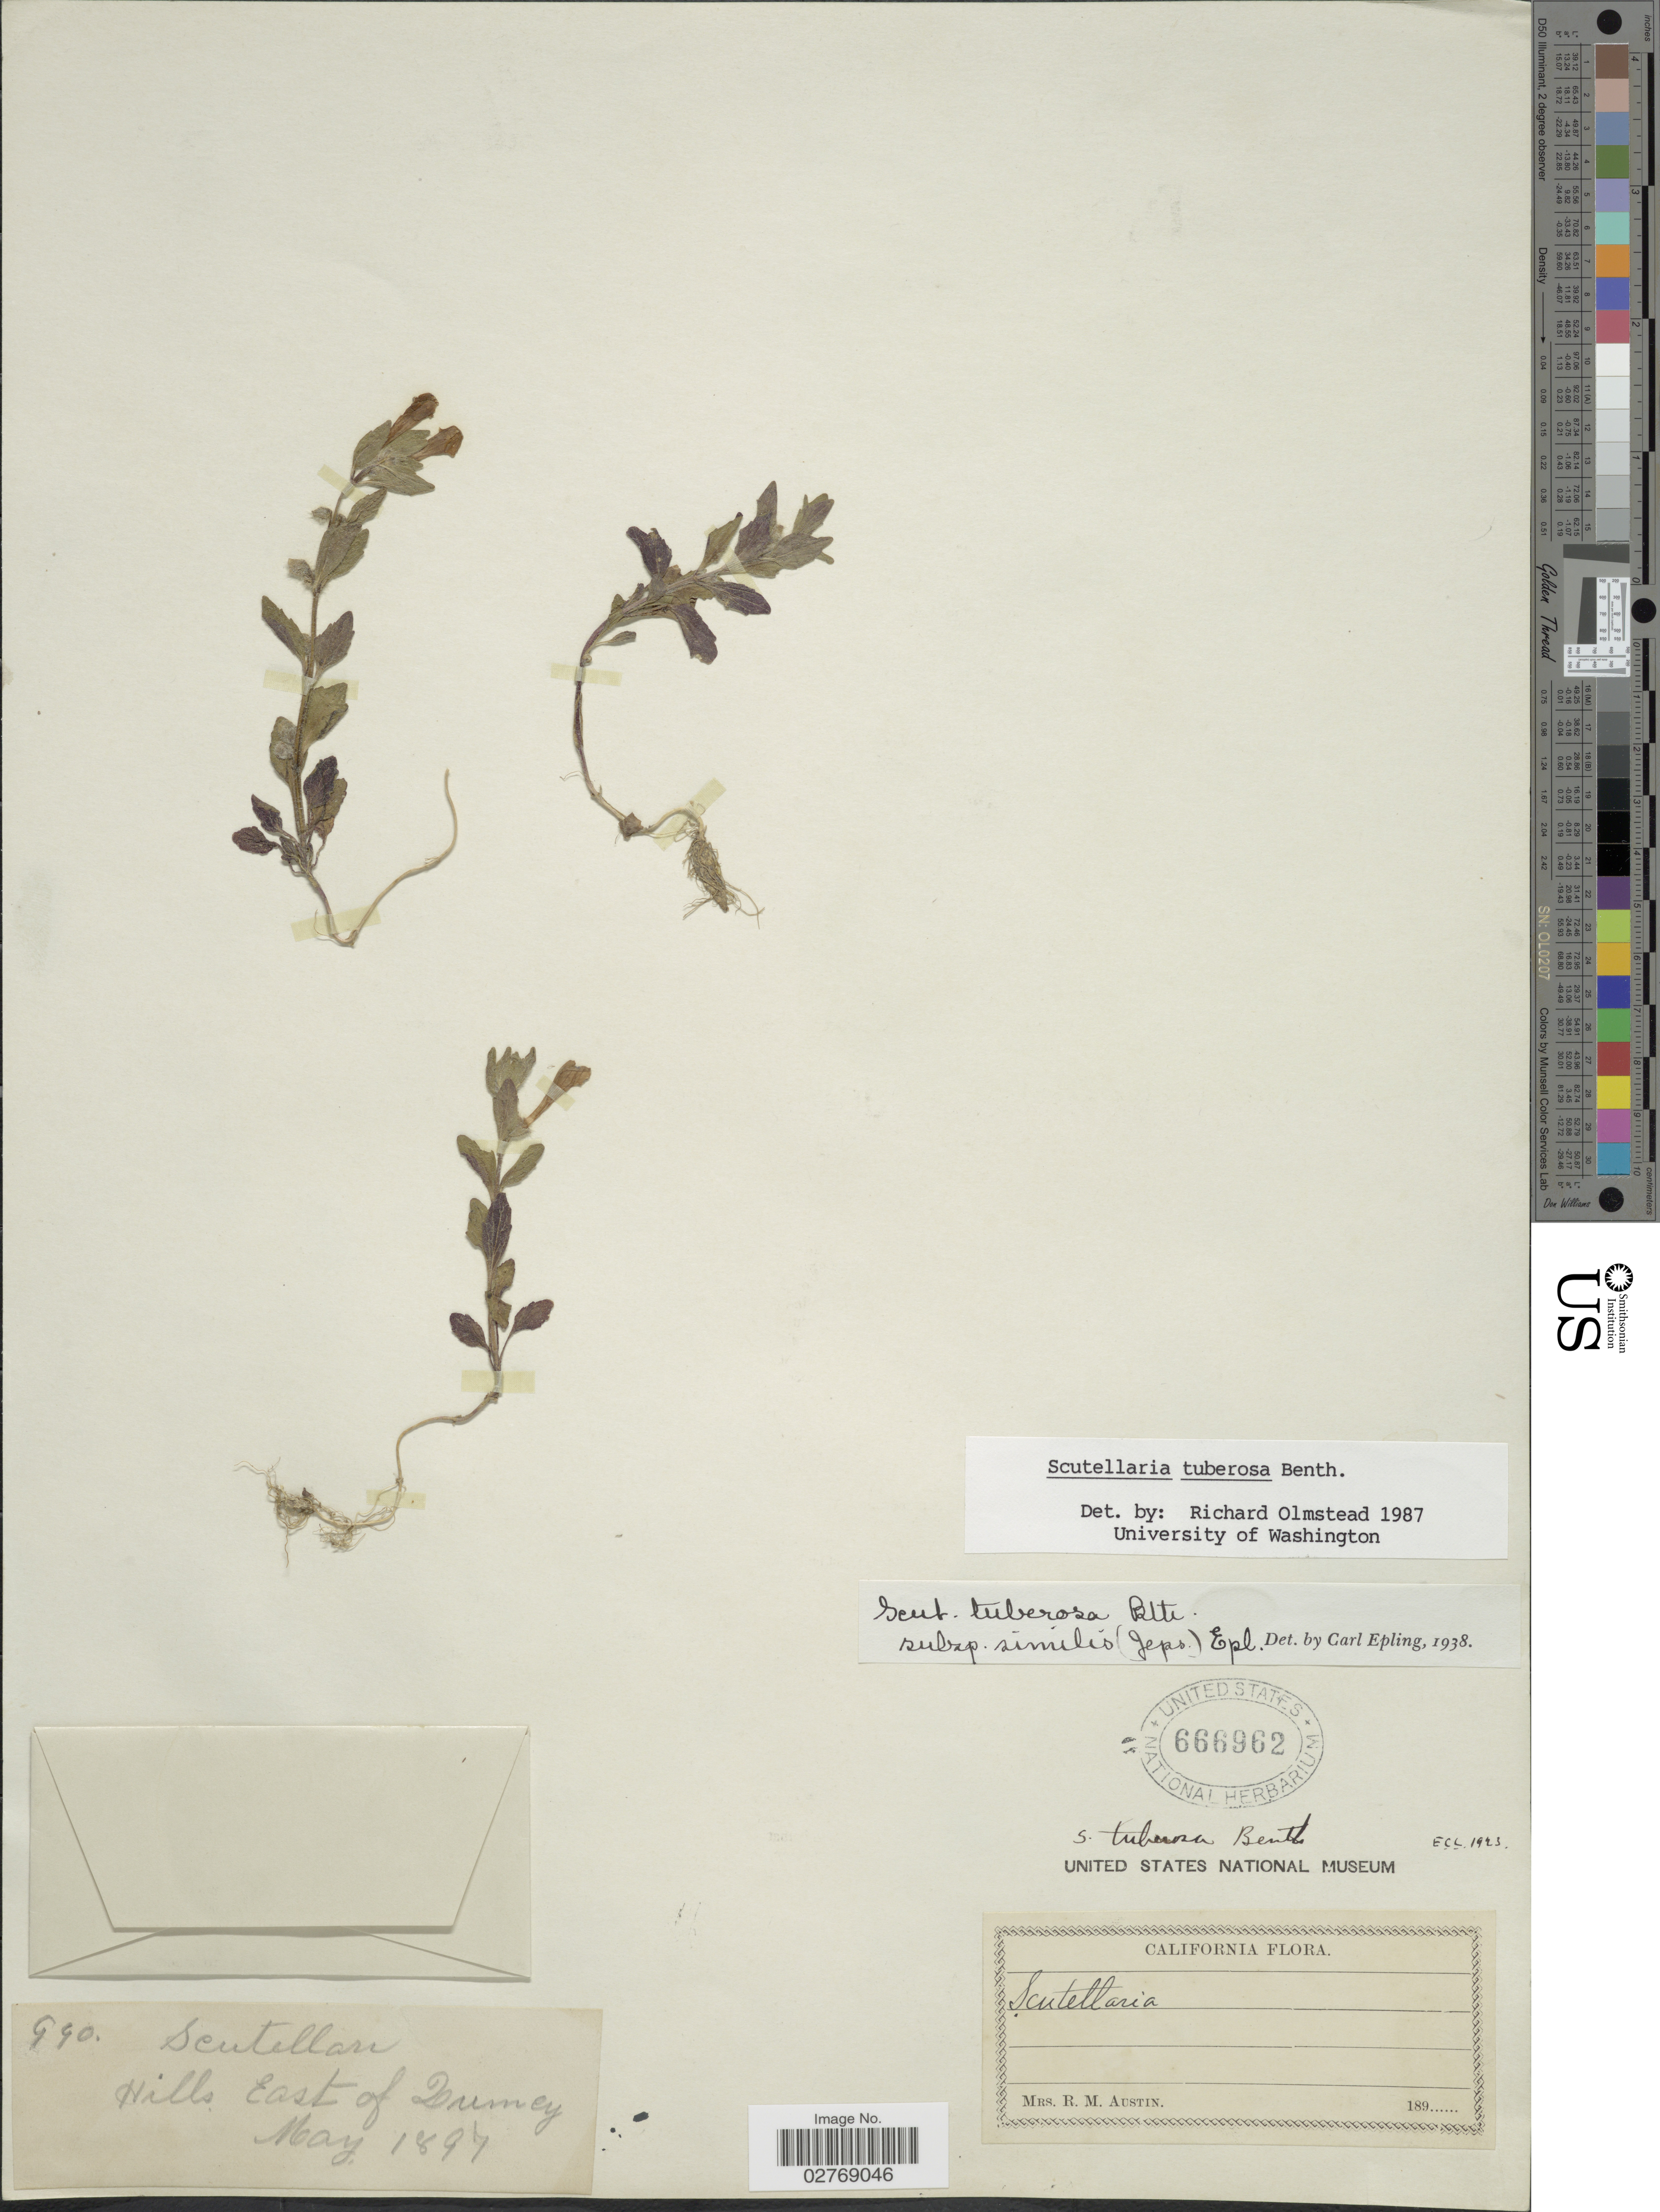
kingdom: Plantae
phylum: Tracheophyta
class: Magnoliopsida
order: Lamiales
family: Lamiaceae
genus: Scutellaria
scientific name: Scutellaria tuberosa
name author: Benth.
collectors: R. Austin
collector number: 990*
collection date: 1897-05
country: United States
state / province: California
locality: Hills East of Zumey.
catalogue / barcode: US 666962